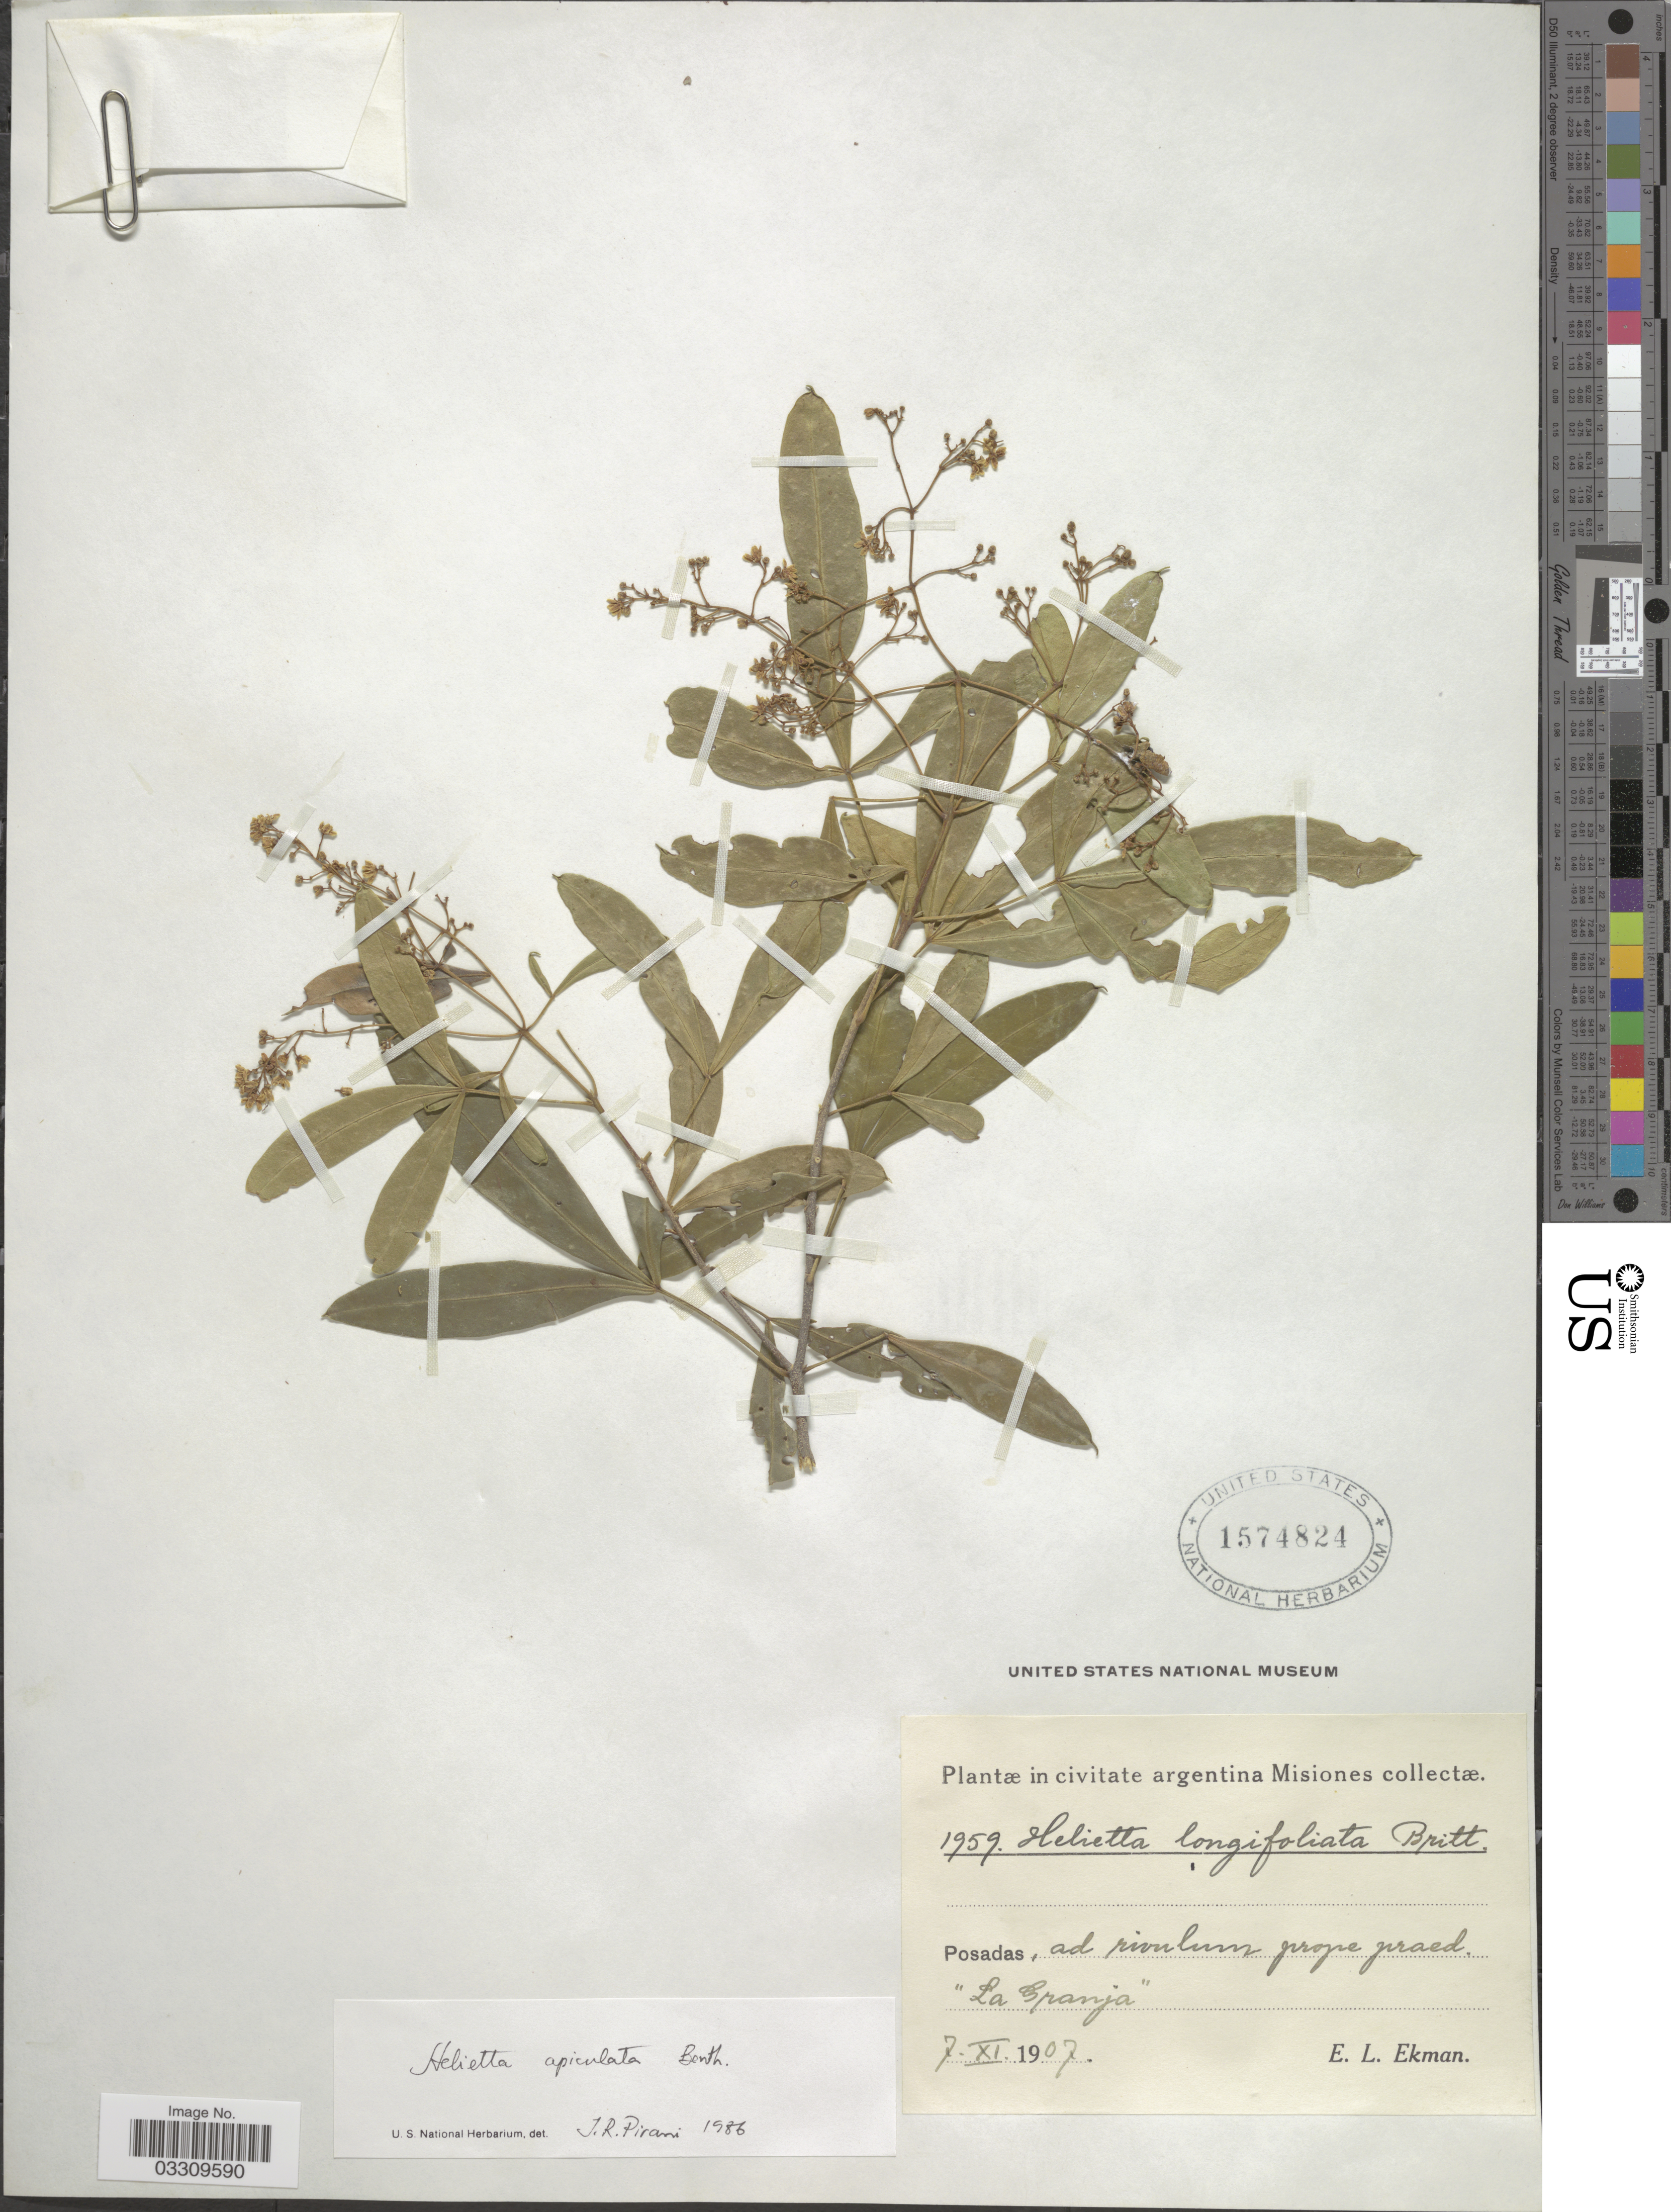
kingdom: Plantae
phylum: Tracheophyta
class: Liliopsida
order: Zingiberales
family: Zingiberaceae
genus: Amomum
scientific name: Amomum dealbatum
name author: Roxb.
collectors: E. L. Ekman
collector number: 1959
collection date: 1907-11-07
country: Argentina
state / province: Misiones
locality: Posadas, ad rivulum prope praed. "La Granja".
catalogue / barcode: US 1574824